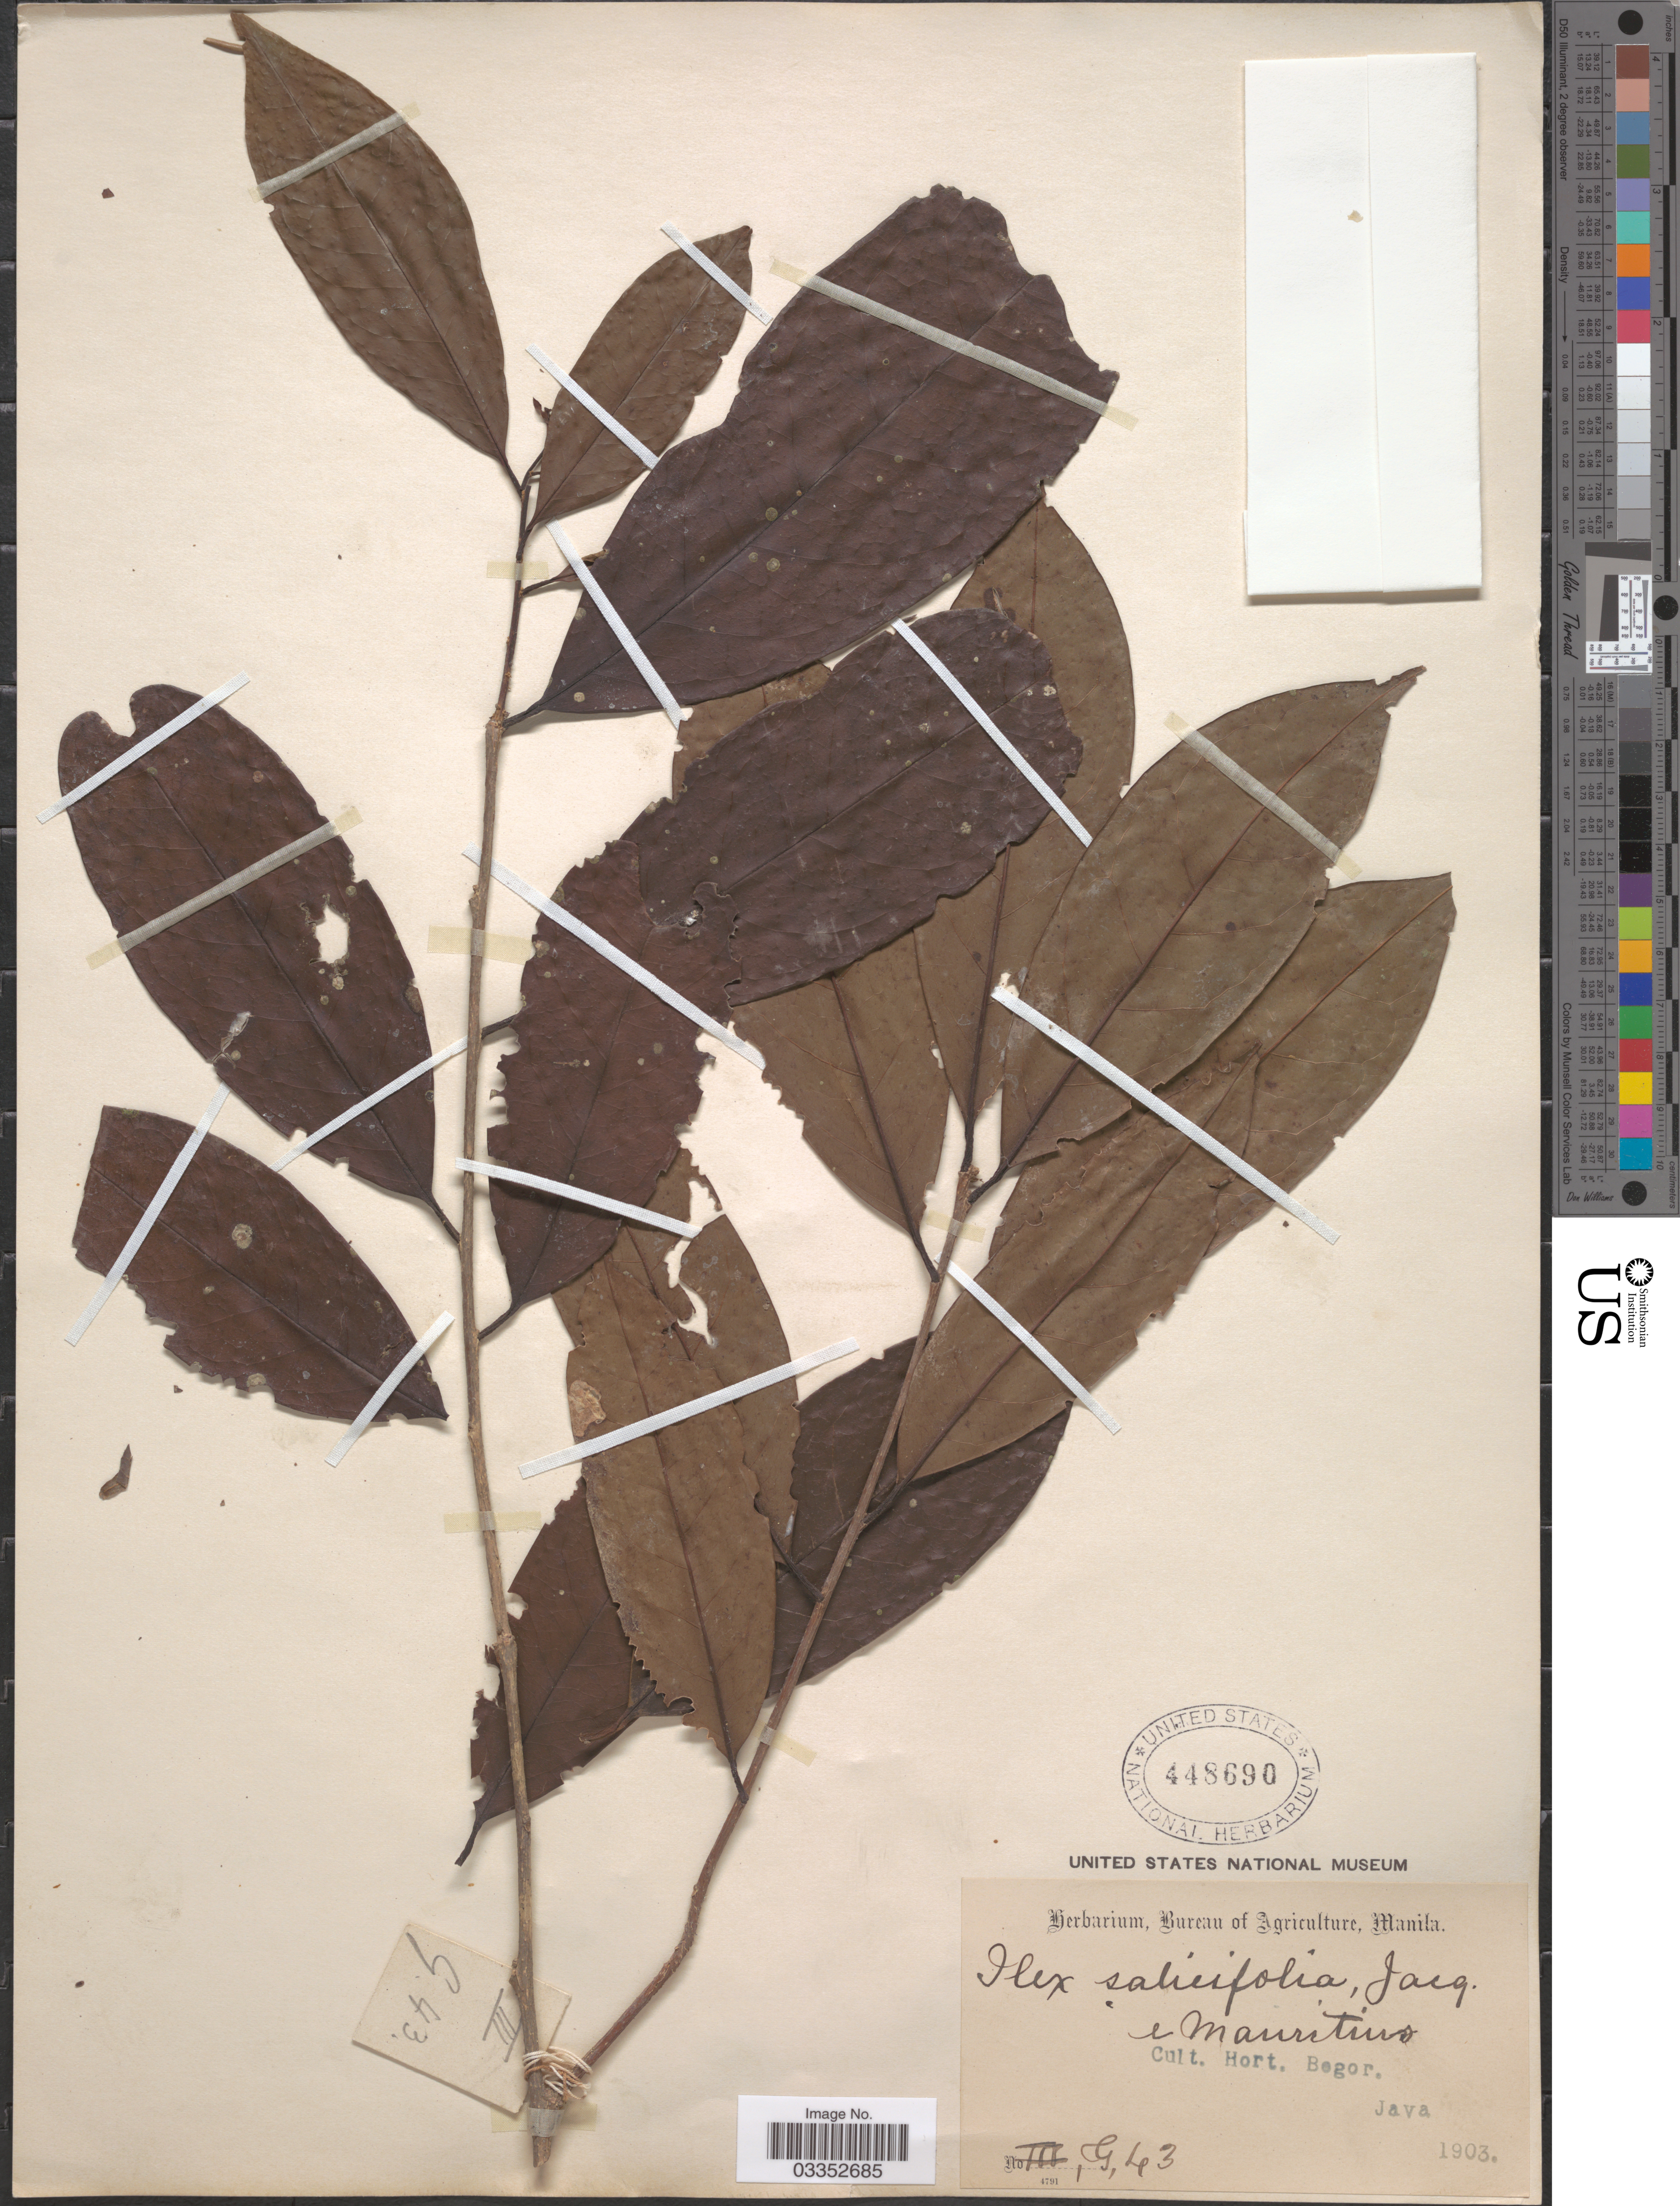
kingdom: Plantae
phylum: Tracheophyta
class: Magnoliopsida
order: Aquifoliales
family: Aquifoliaceae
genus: Ilex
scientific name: Ilex salicifolia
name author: Jacq.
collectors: ex Herb. Bur. Agric. Manila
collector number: III, G, 43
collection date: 1903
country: Indonesia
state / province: Java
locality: Cult. Hort. Bogor. Java.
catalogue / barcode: US 448690